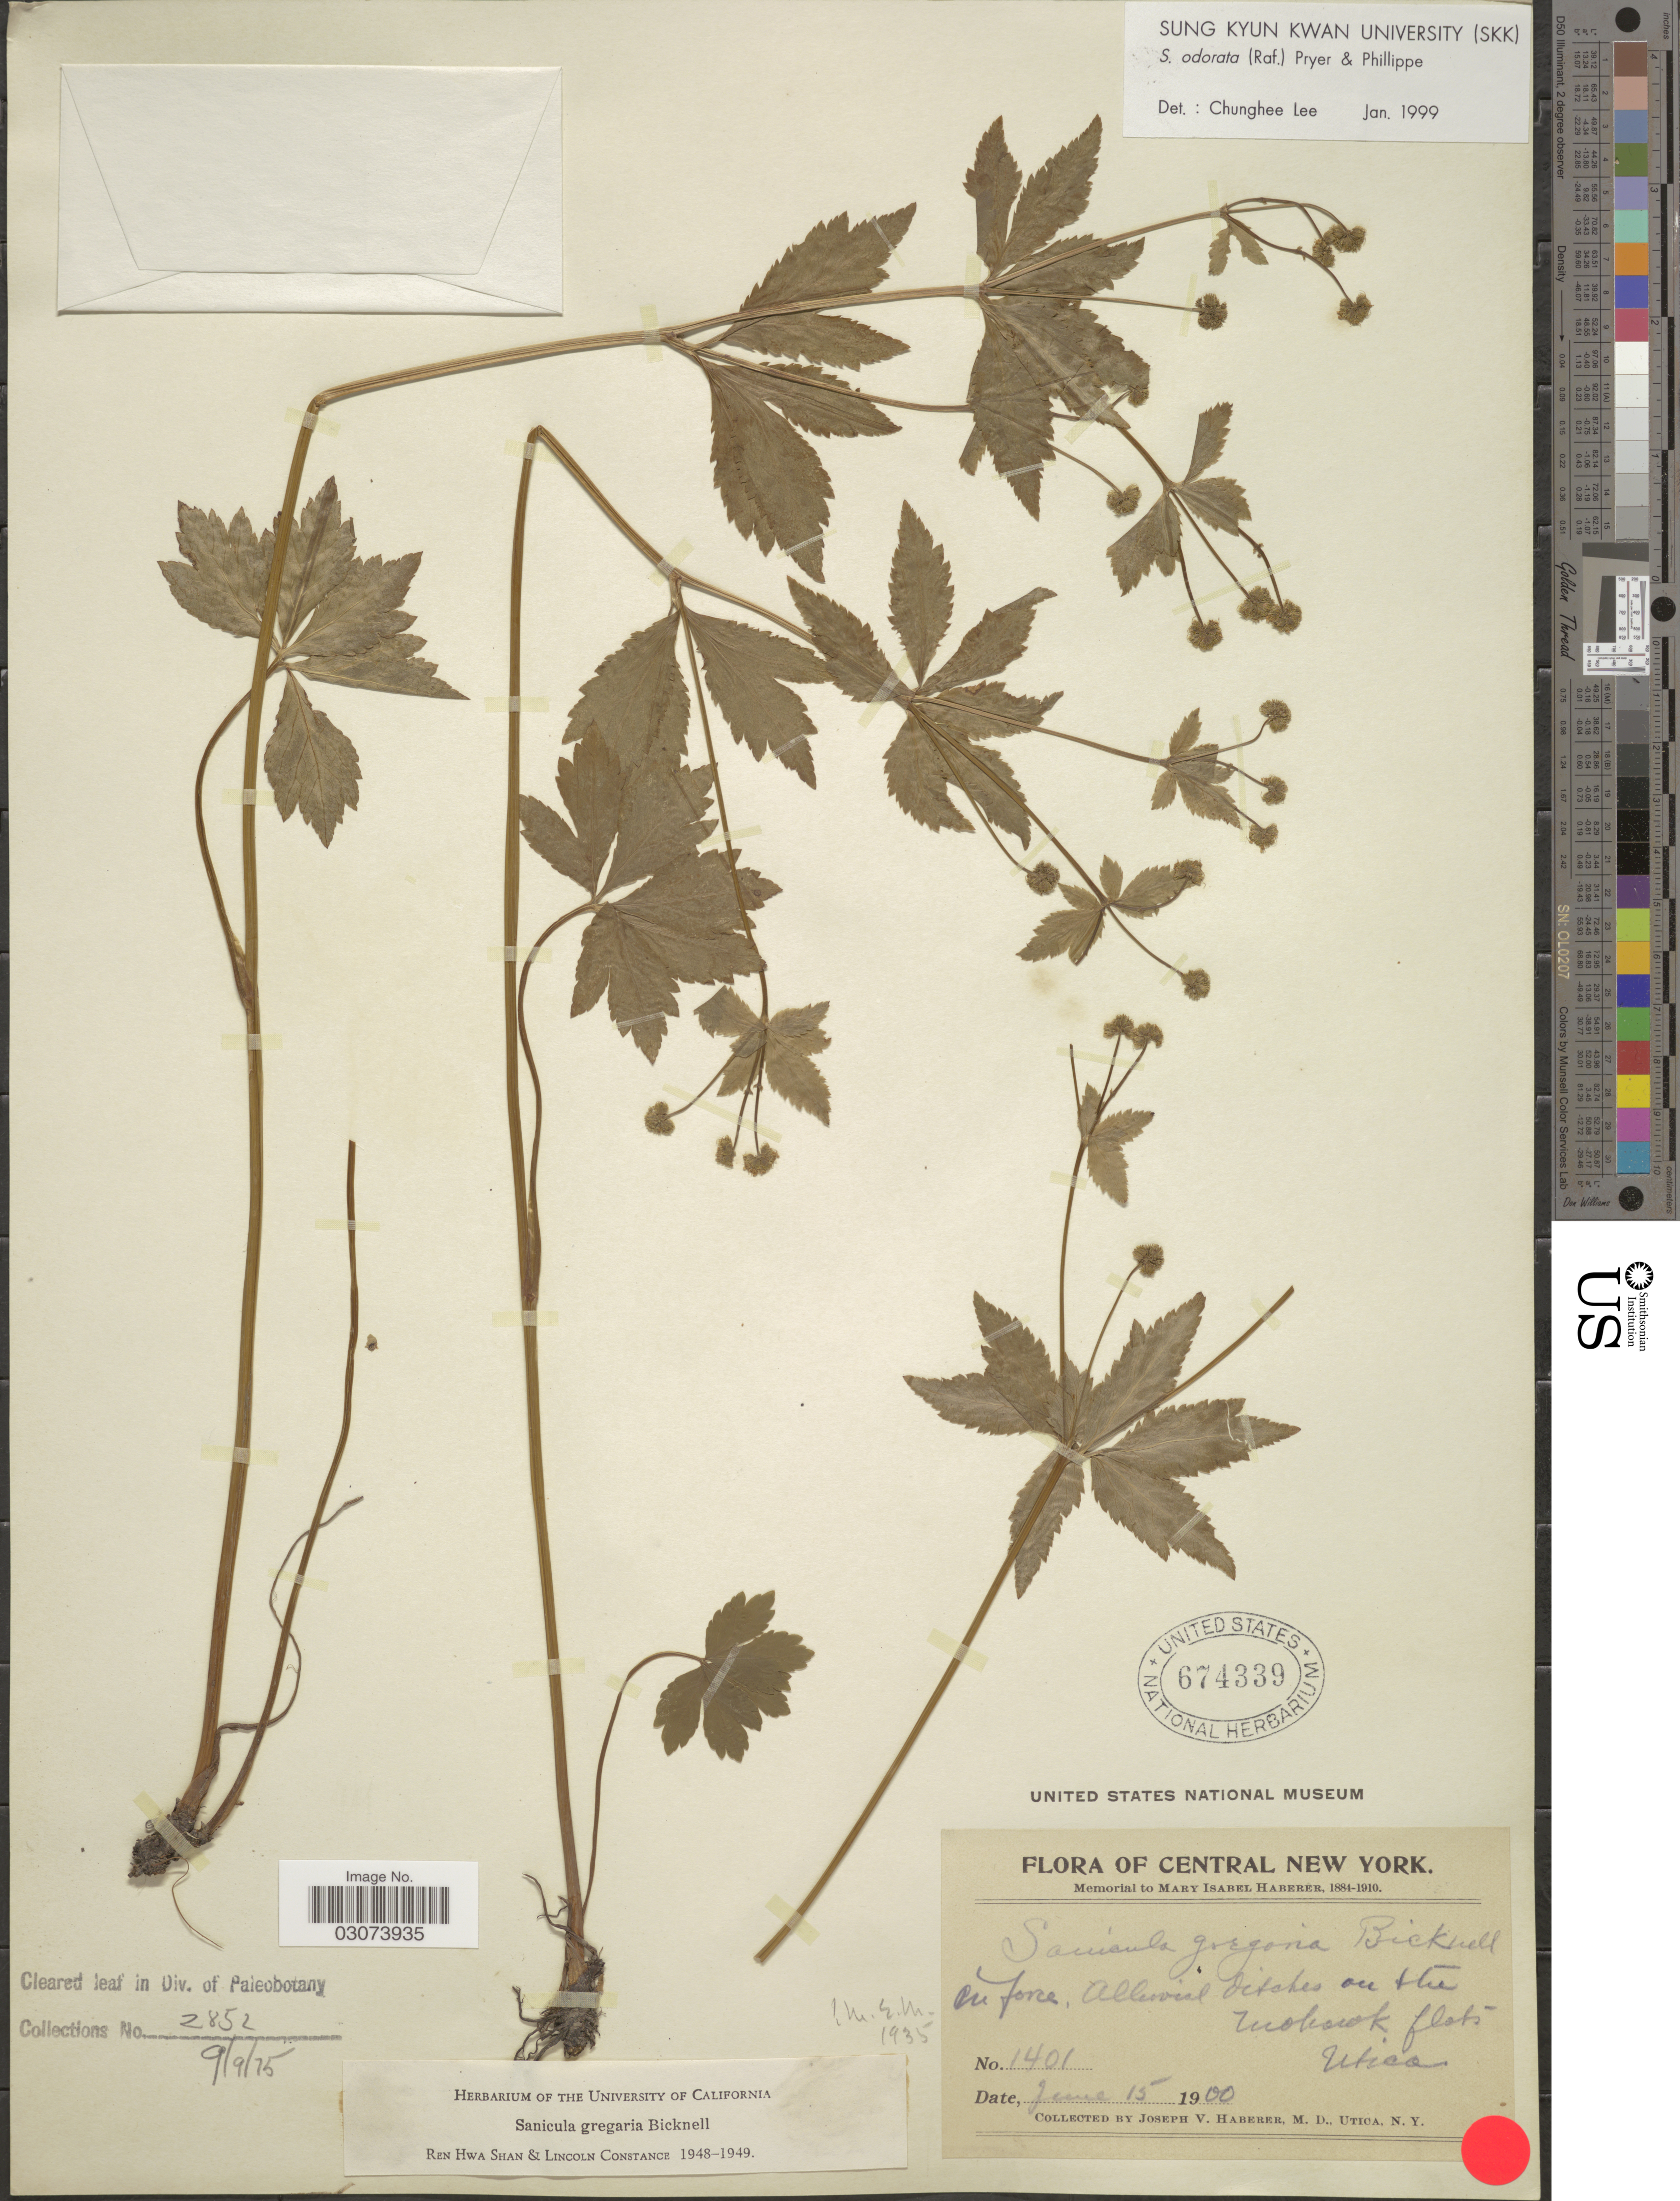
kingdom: Plantae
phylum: Tracheophyta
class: Magnoliopsida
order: Apiales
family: Apiaceae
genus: Sanicula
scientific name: Sanicula odorata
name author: (Raf.) Pryer & Phillippe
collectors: J. V. Haberer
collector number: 1401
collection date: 1900-06-15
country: United States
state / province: New York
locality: Central New York. On the Mohawk flats, Utica.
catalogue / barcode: US 674339